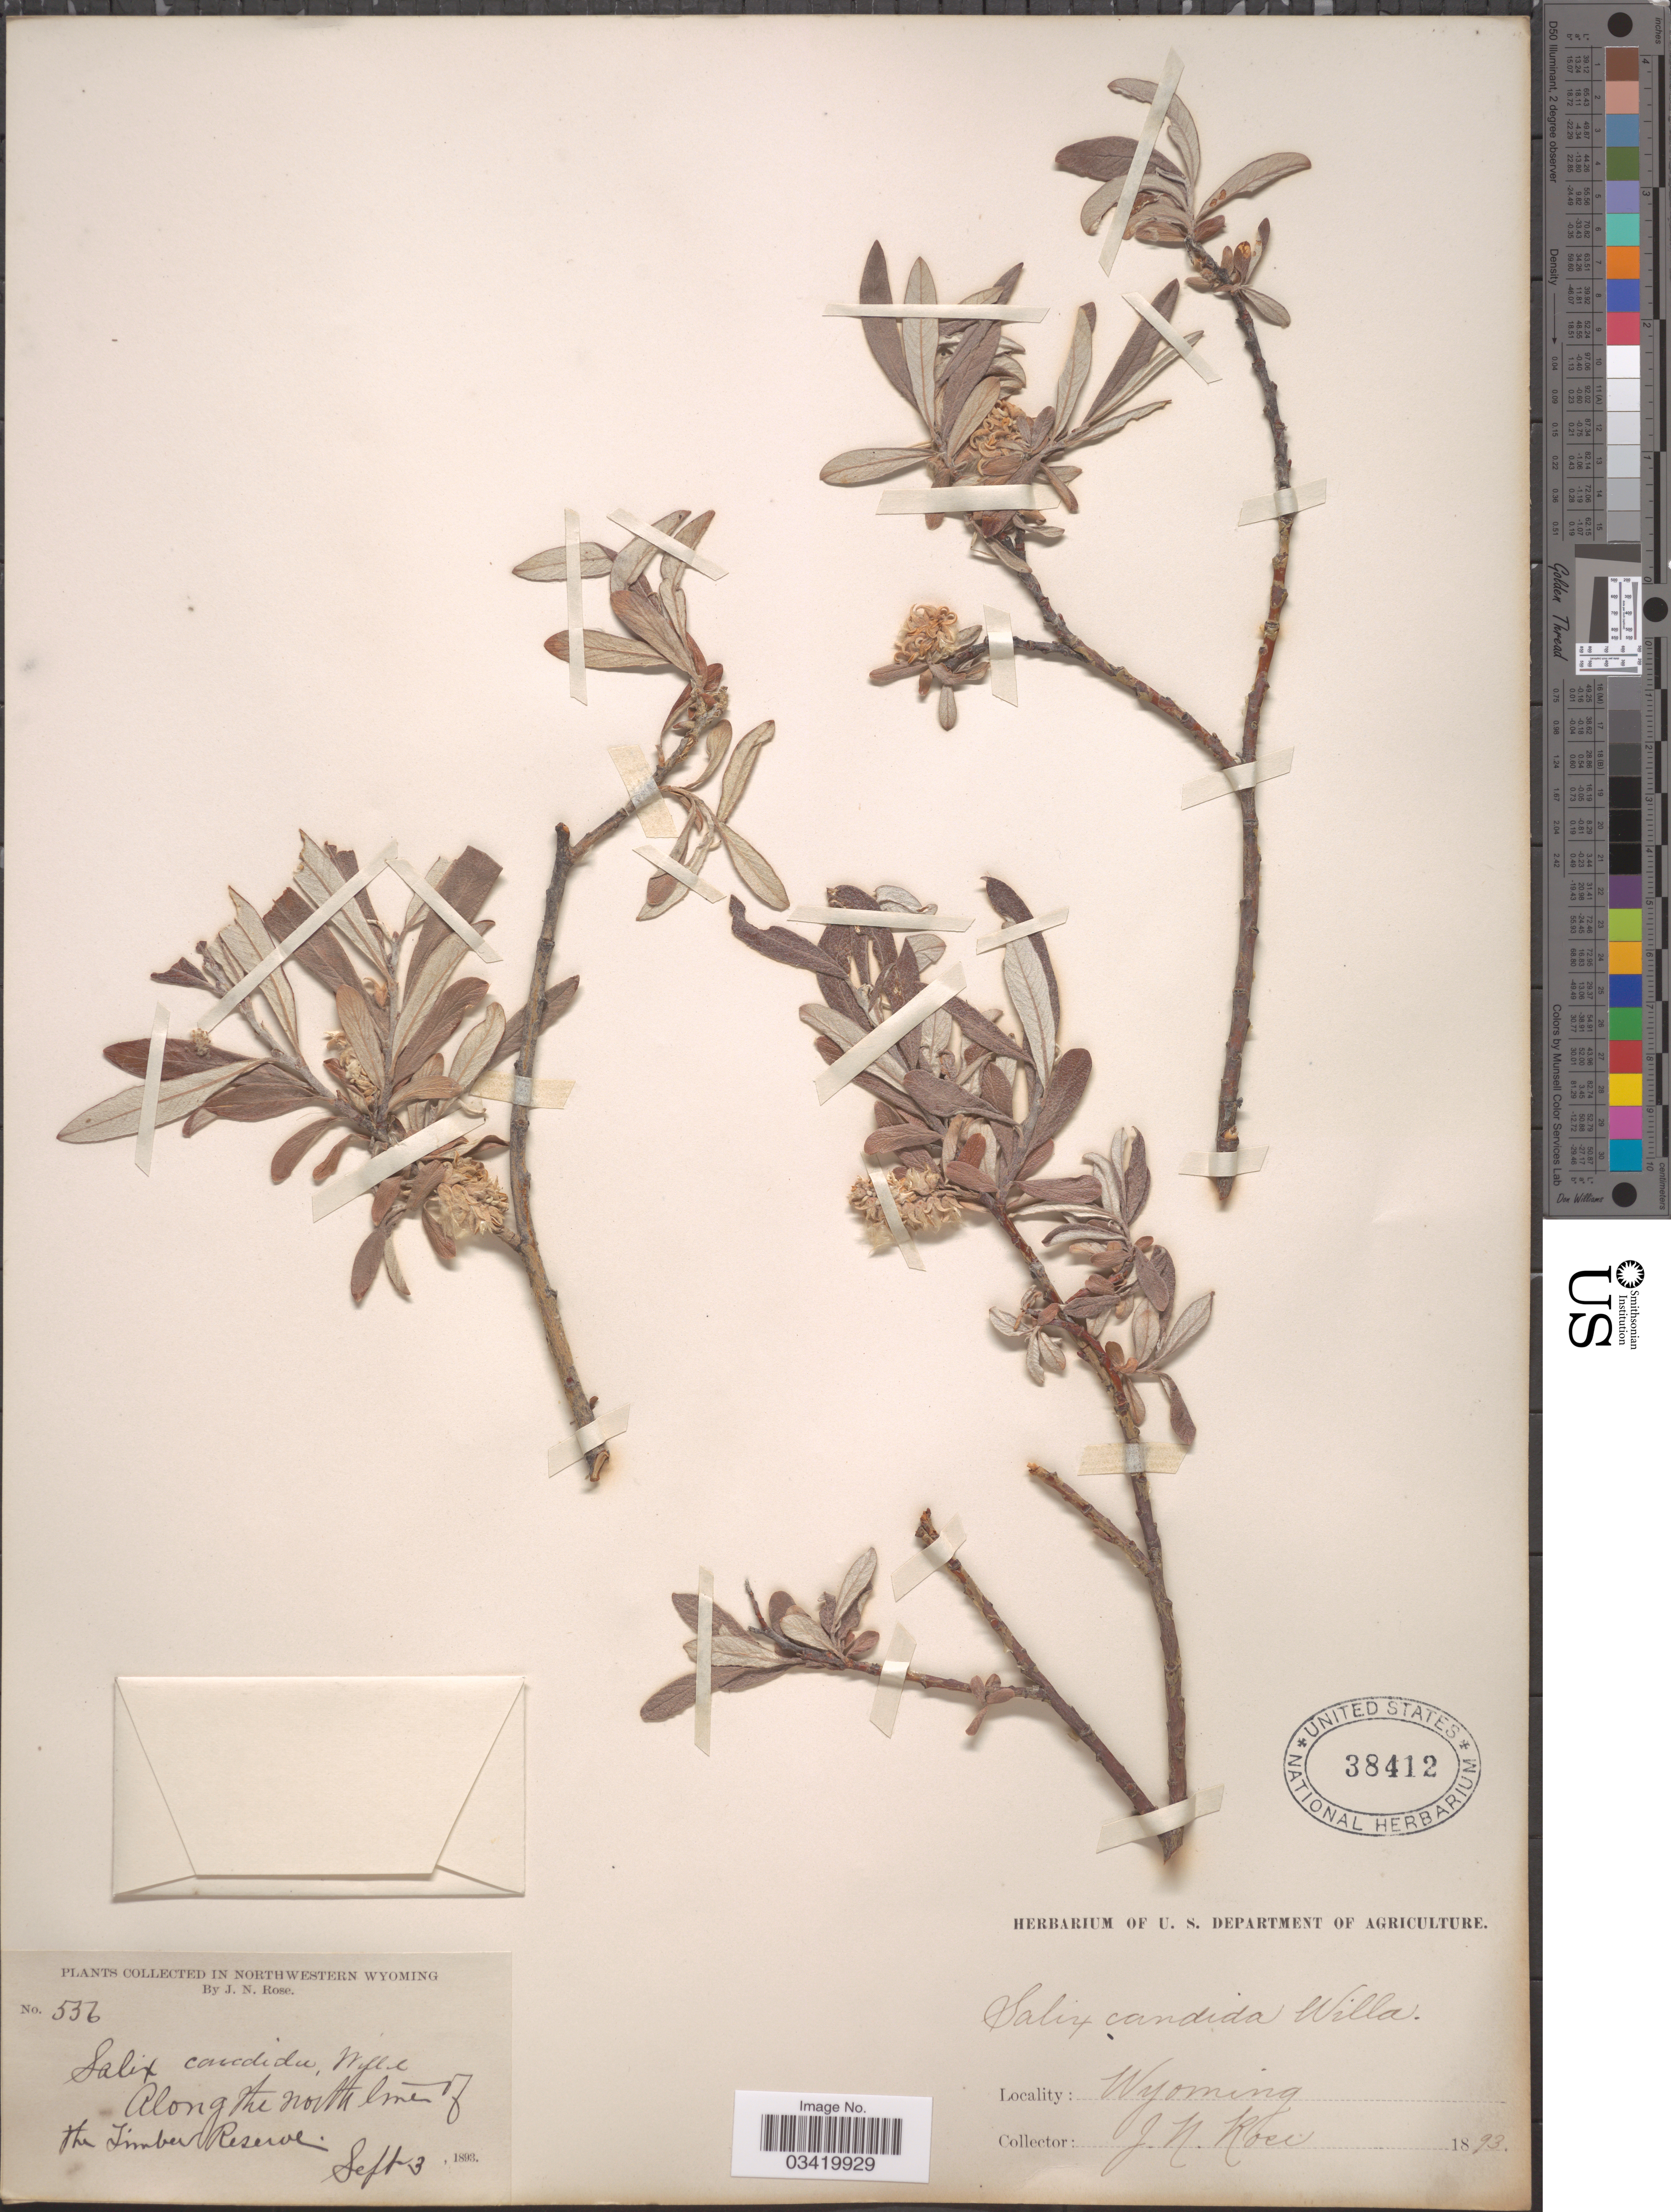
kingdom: Plantae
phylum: Tracheophyta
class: Magnoliopsida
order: Malpighiales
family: Salicaceae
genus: Salix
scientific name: Salix candida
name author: Flüggé ex Willd.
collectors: J. N. Rose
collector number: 556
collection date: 1893-09-03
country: United States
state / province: Wyoming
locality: Northwestern Wyoming. Along the north line of the Timber Reserve.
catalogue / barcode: US 38412